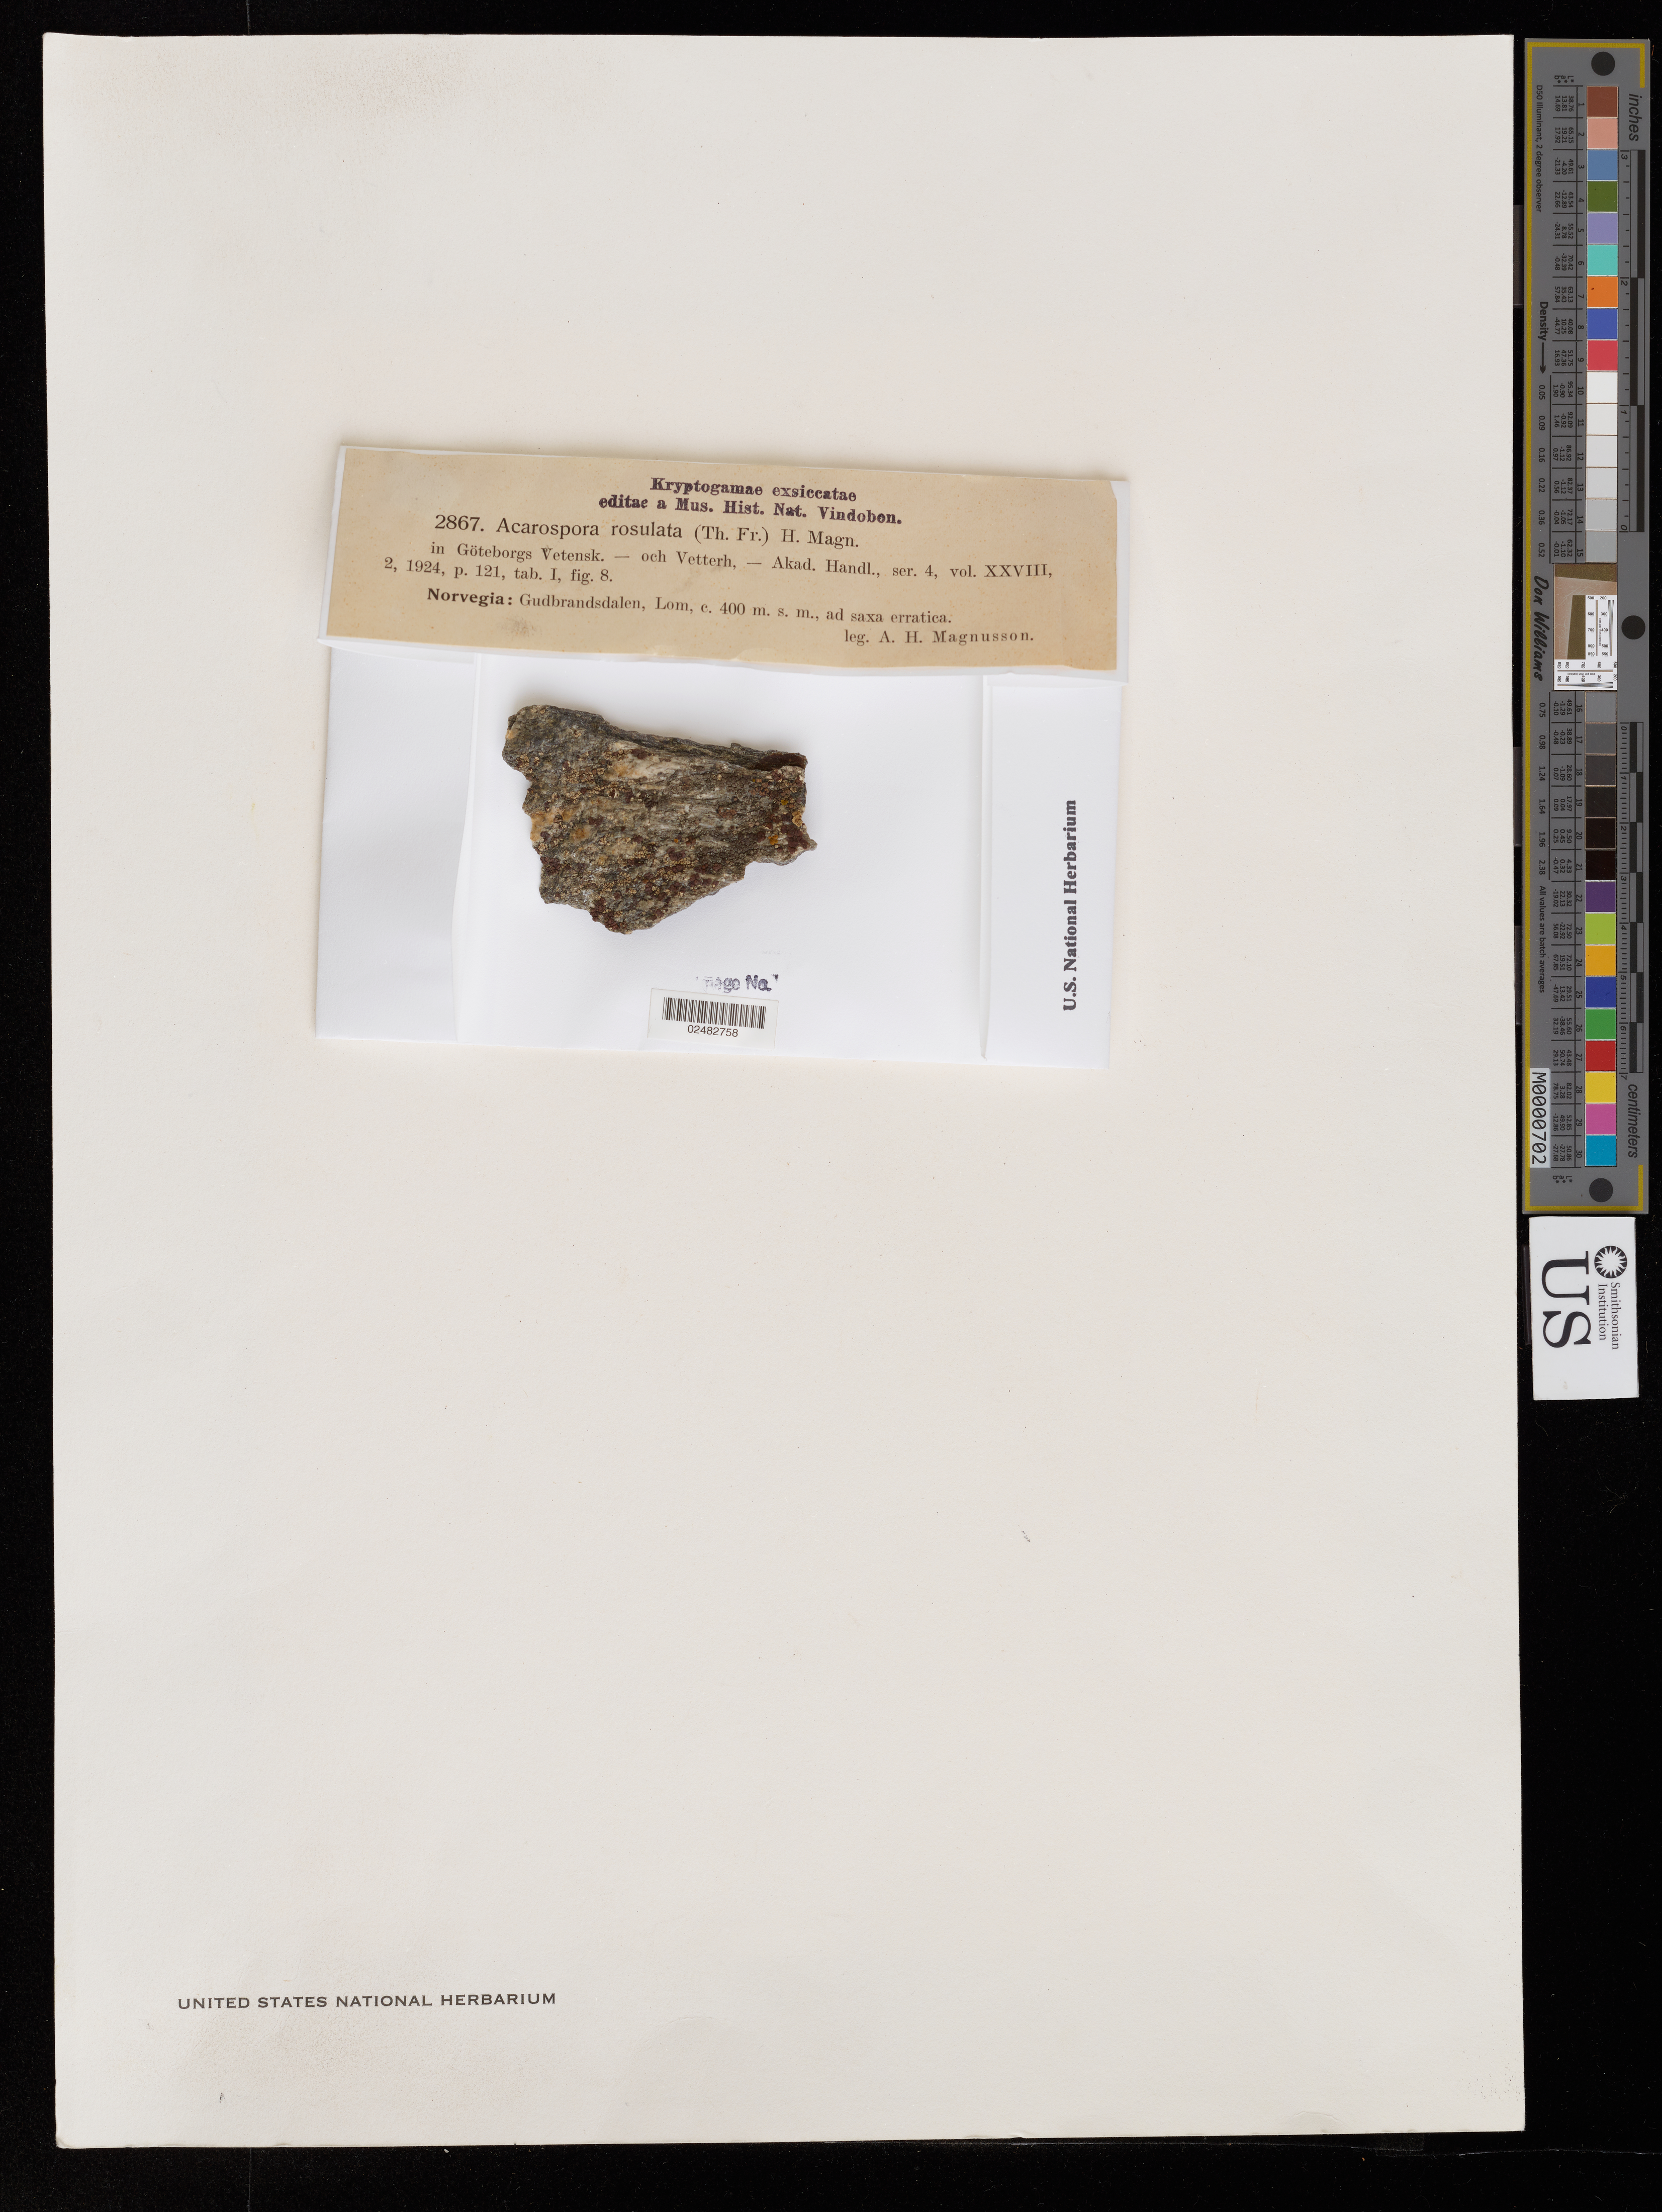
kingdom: Fungi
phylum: Ascomycota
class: Lecanoromycetes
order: Acarosporales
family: Acarosporaceae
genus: Acarospora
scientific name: Acarospora rosulata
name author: (Th. Fr.) H. Magn.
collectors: A. H. Magnusson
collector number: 2867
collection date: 1924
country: Norway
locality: Norvegia, Gudbrandsdalen, Lom